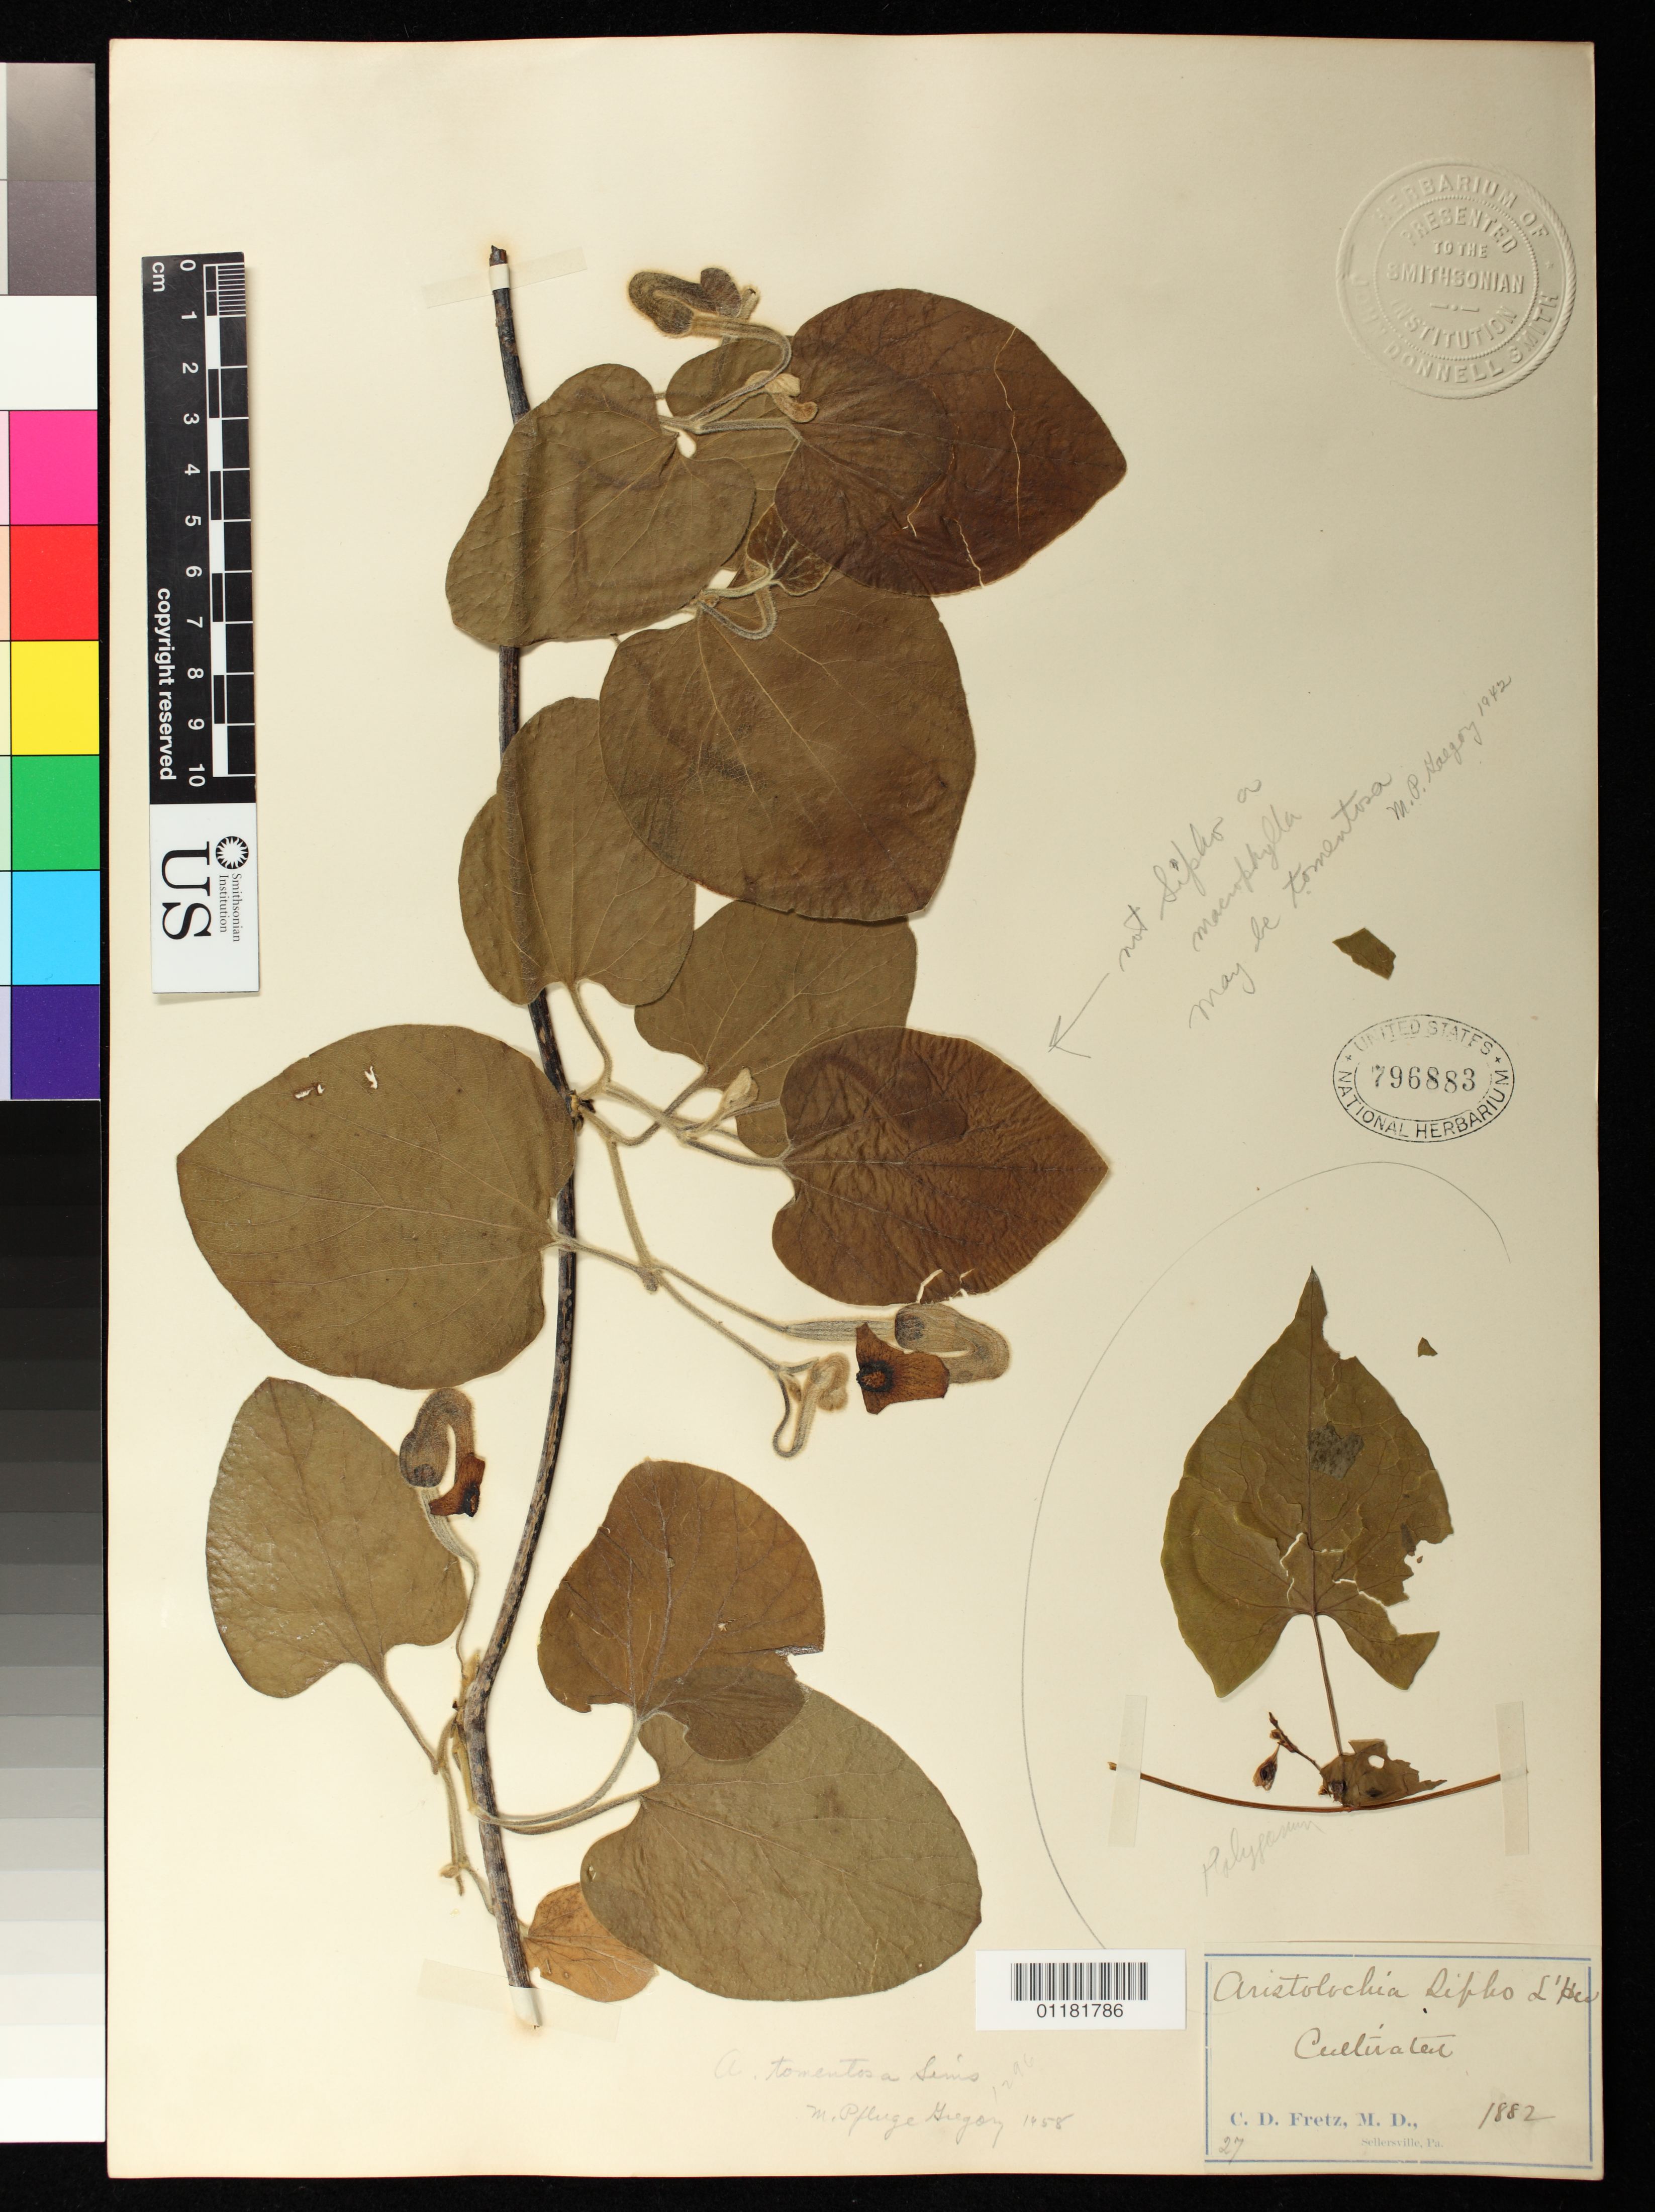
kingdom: Plantae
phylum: Tracheophyta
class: Magnoliopsida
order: Piperales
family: Aristolochiaceae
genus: Aristolochia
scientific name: Aristolochia tomentosa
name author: Sims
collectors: C. D. Fretz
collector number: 27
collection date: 1882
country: United States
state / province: Pennsylvania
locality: Sellersville.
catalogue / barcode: US 796883